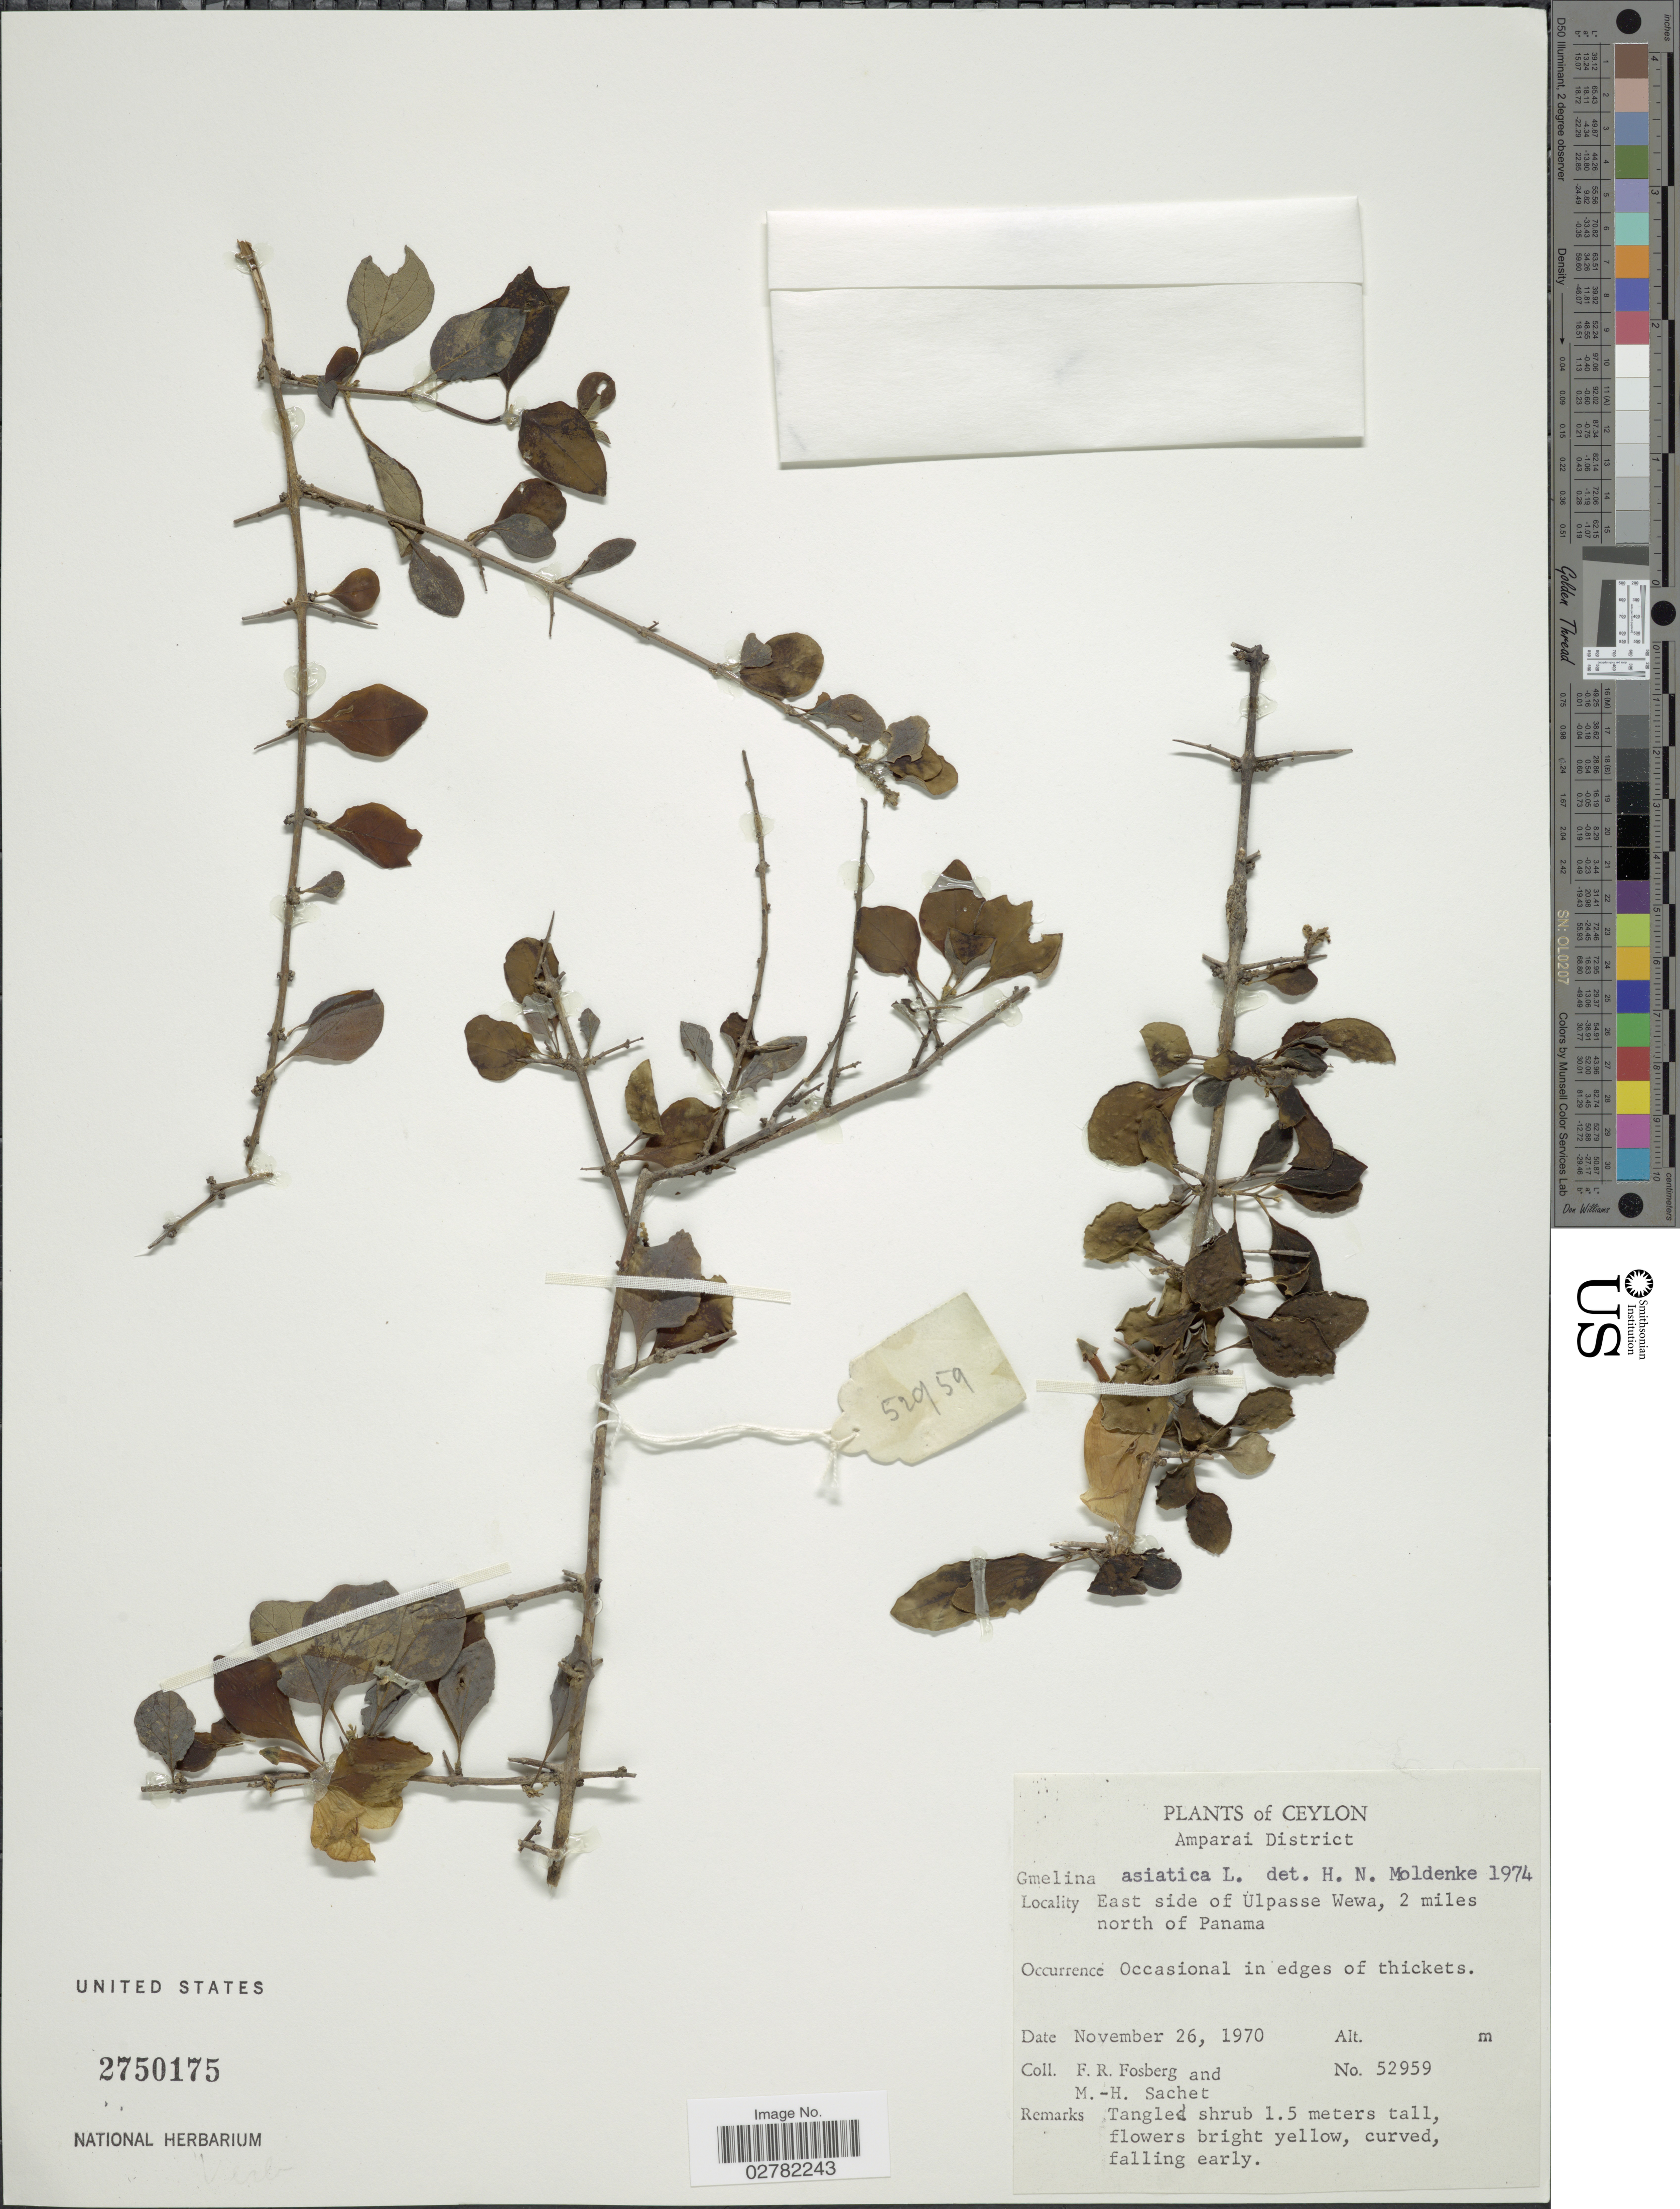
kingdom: Plantae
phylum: Tracheophyta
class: Magnoliopsida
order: Lamiales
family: Lamiaceae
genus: Gmelina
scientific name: Gmelina asiatica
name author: L.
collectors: F. R. Fosberg & M.-H. Sachet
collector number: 52959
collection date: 1970-11-26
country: Sri Lanka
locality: Ceylon. Amparai District. East side of Ulpasse Wewa, 2 miles north of Panama.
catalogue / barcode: US 2750175